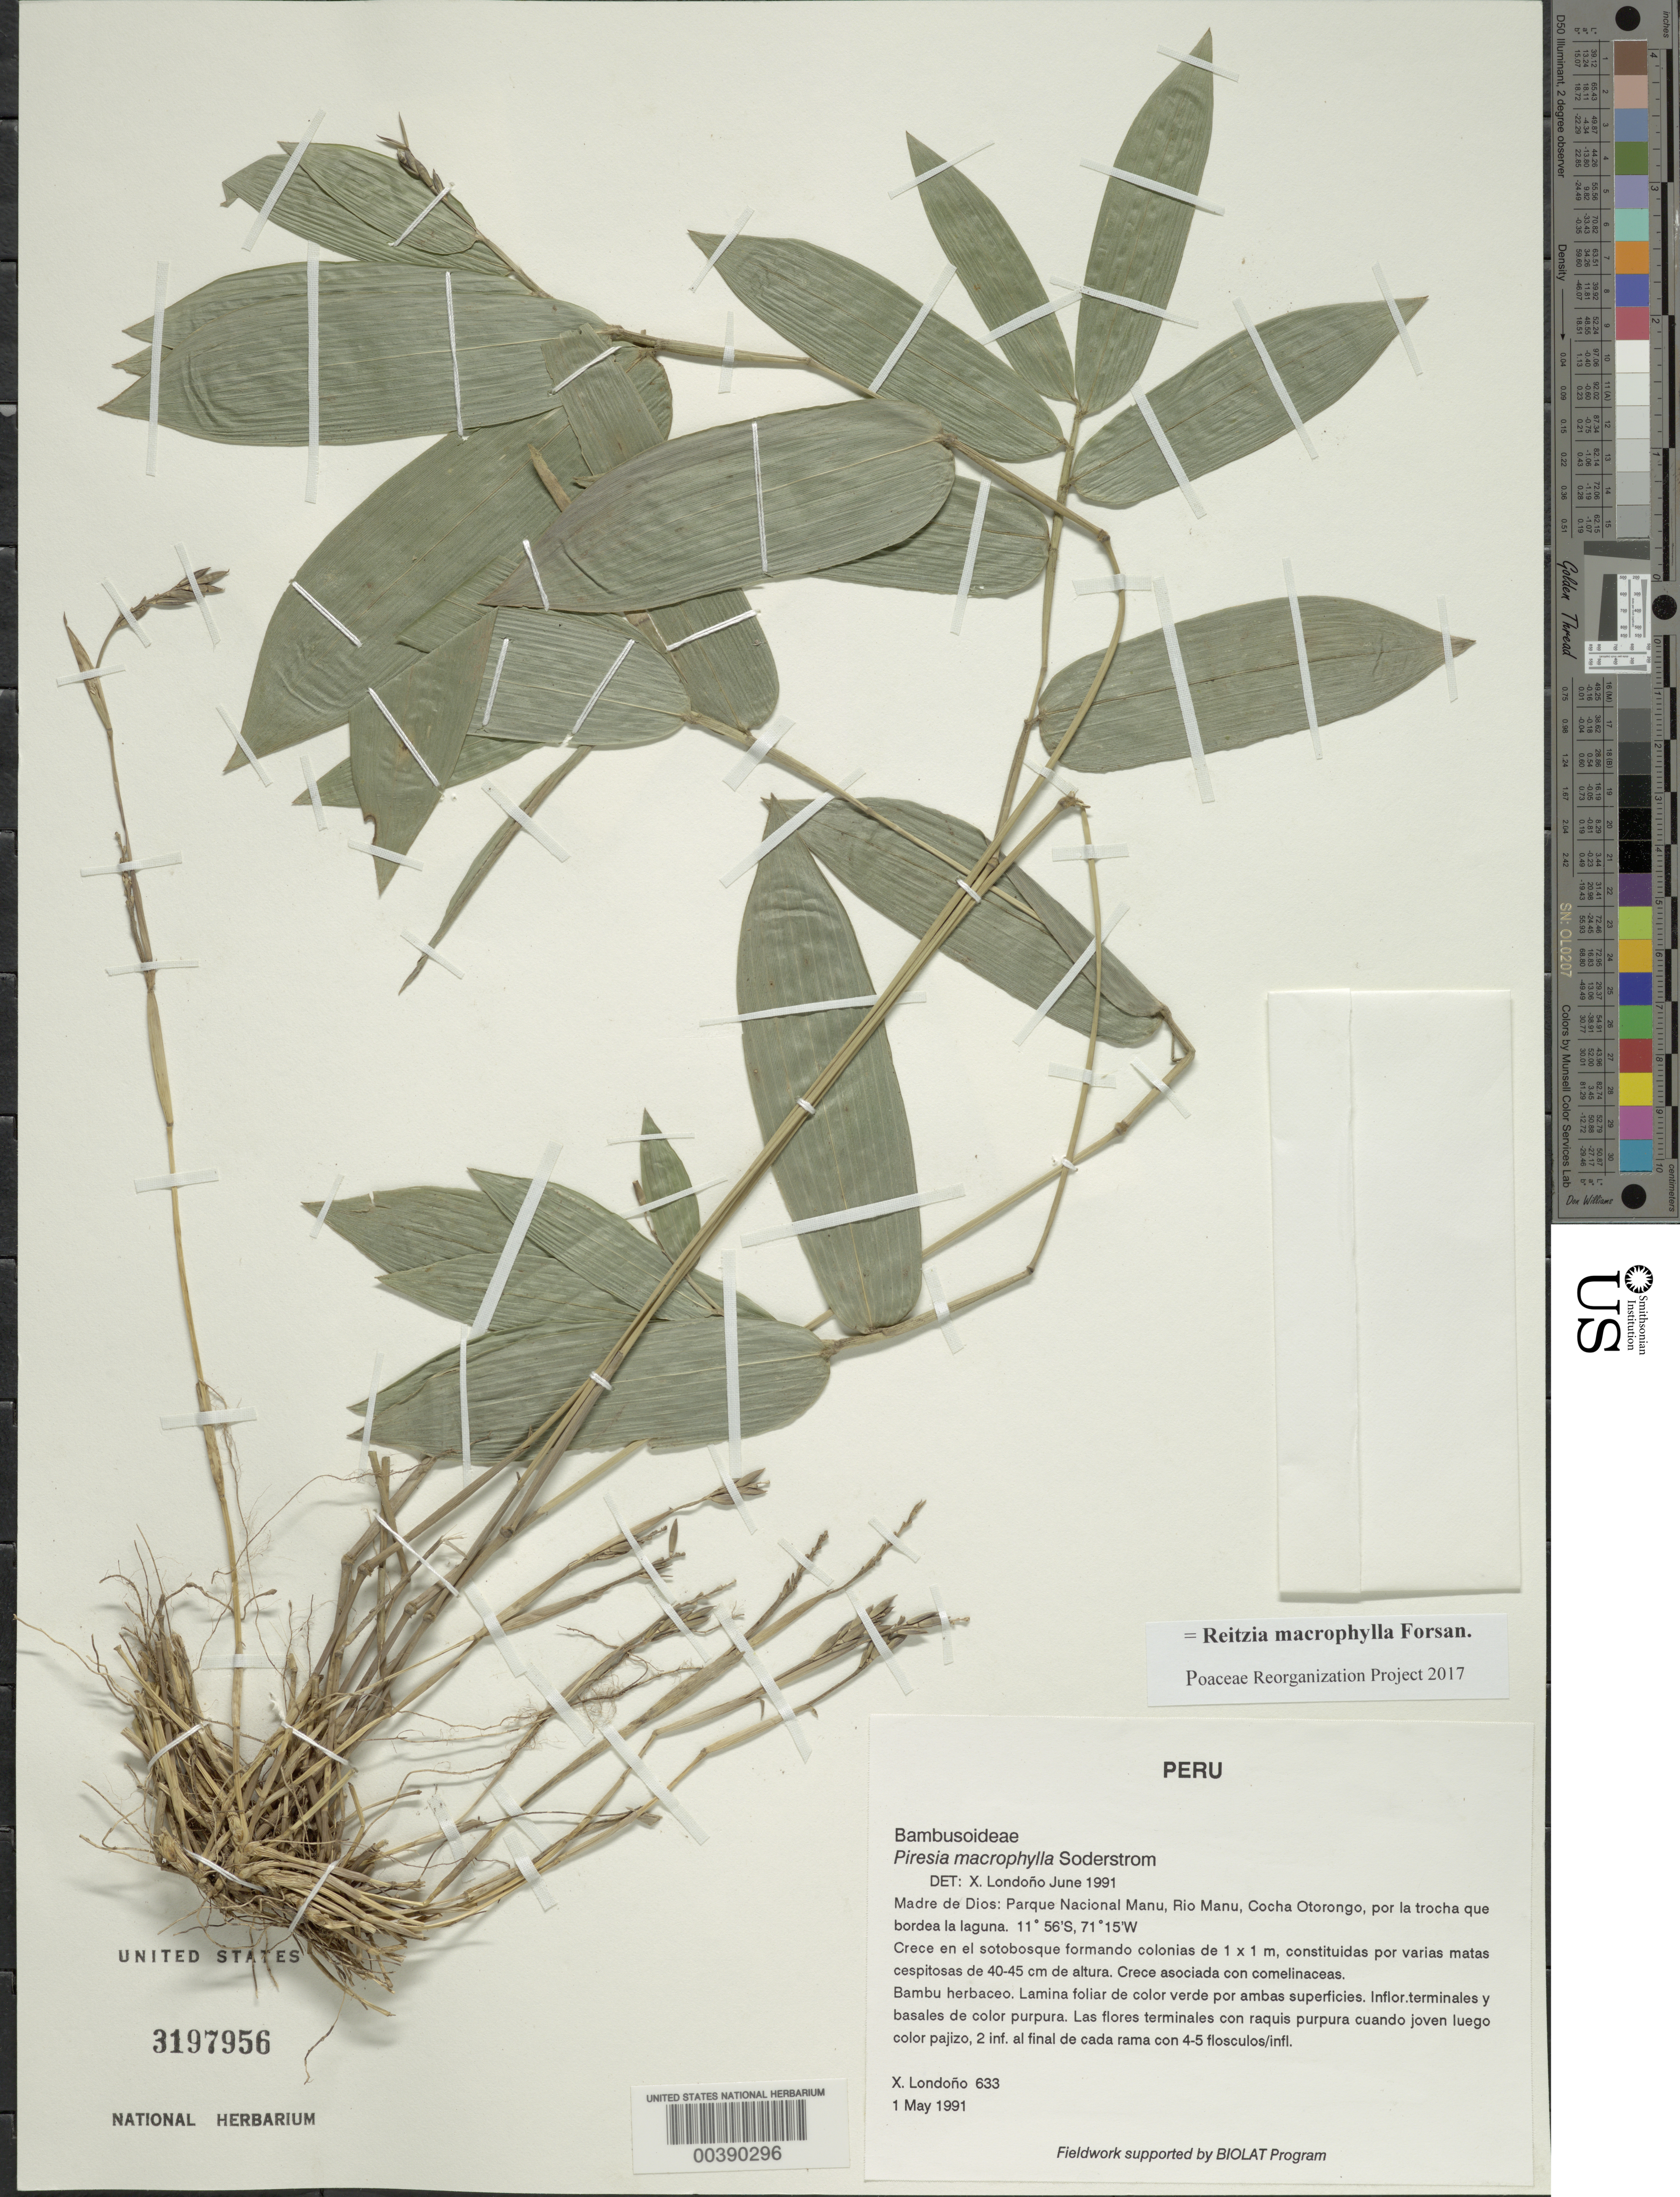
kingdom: Plantae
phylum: Tracheophyta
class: Liliopsida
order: Poales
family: Poaceae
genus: Reitzia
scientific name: Reitzia macrophylla ined. 2019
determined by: Poaceae Reorganization Project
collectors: X. Londoño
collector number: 633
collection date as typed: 01 May 1991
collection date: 1991-05-01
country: Peru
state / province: Madre de Dios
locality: Parque nacional manu, rio manu, cocha otorongo, por la trocha que bordea la laguna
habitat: En el sotobosque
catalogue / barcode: US 3197956